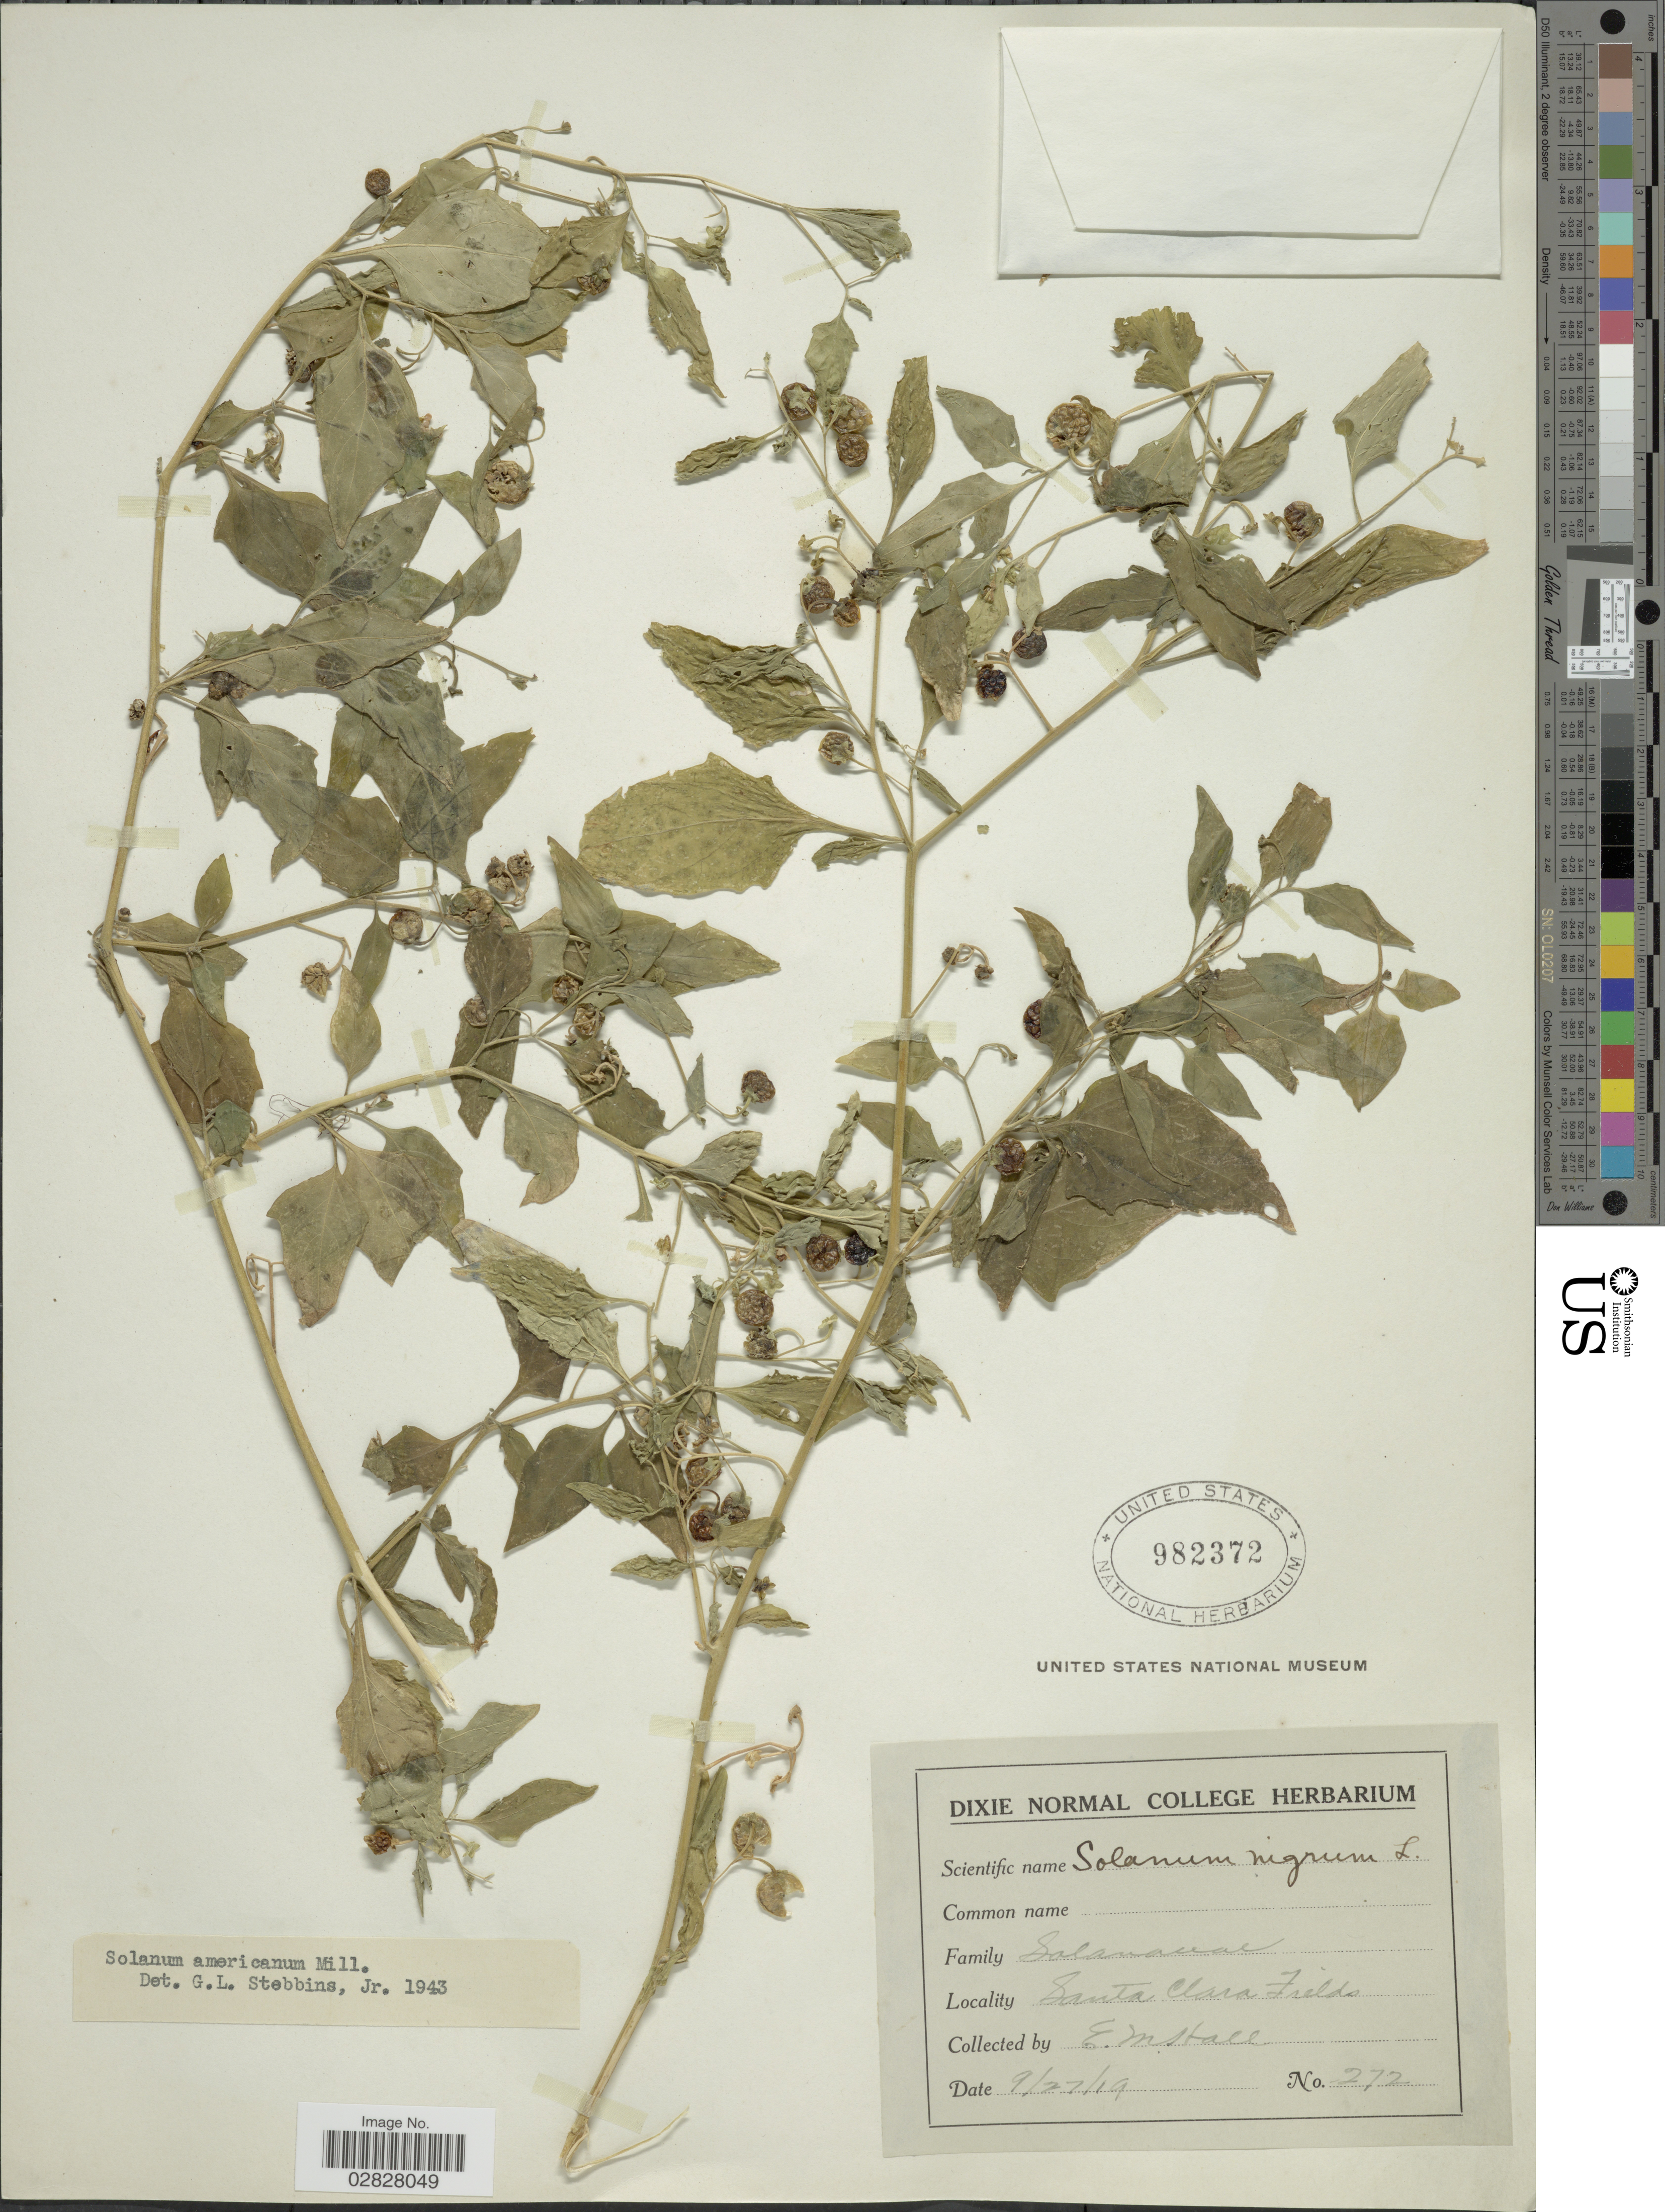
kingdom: Plantae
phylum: Tracheophyta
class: Magnoliopsida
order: Solanales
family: Solanaceae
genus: Solanum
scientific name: Solanum americanum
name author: Mill.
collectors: E. Hall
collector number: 272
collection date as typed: Transcribed d/m/y: 27/9/19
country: United States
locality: Santa Clara Fields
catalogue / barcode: US 982372